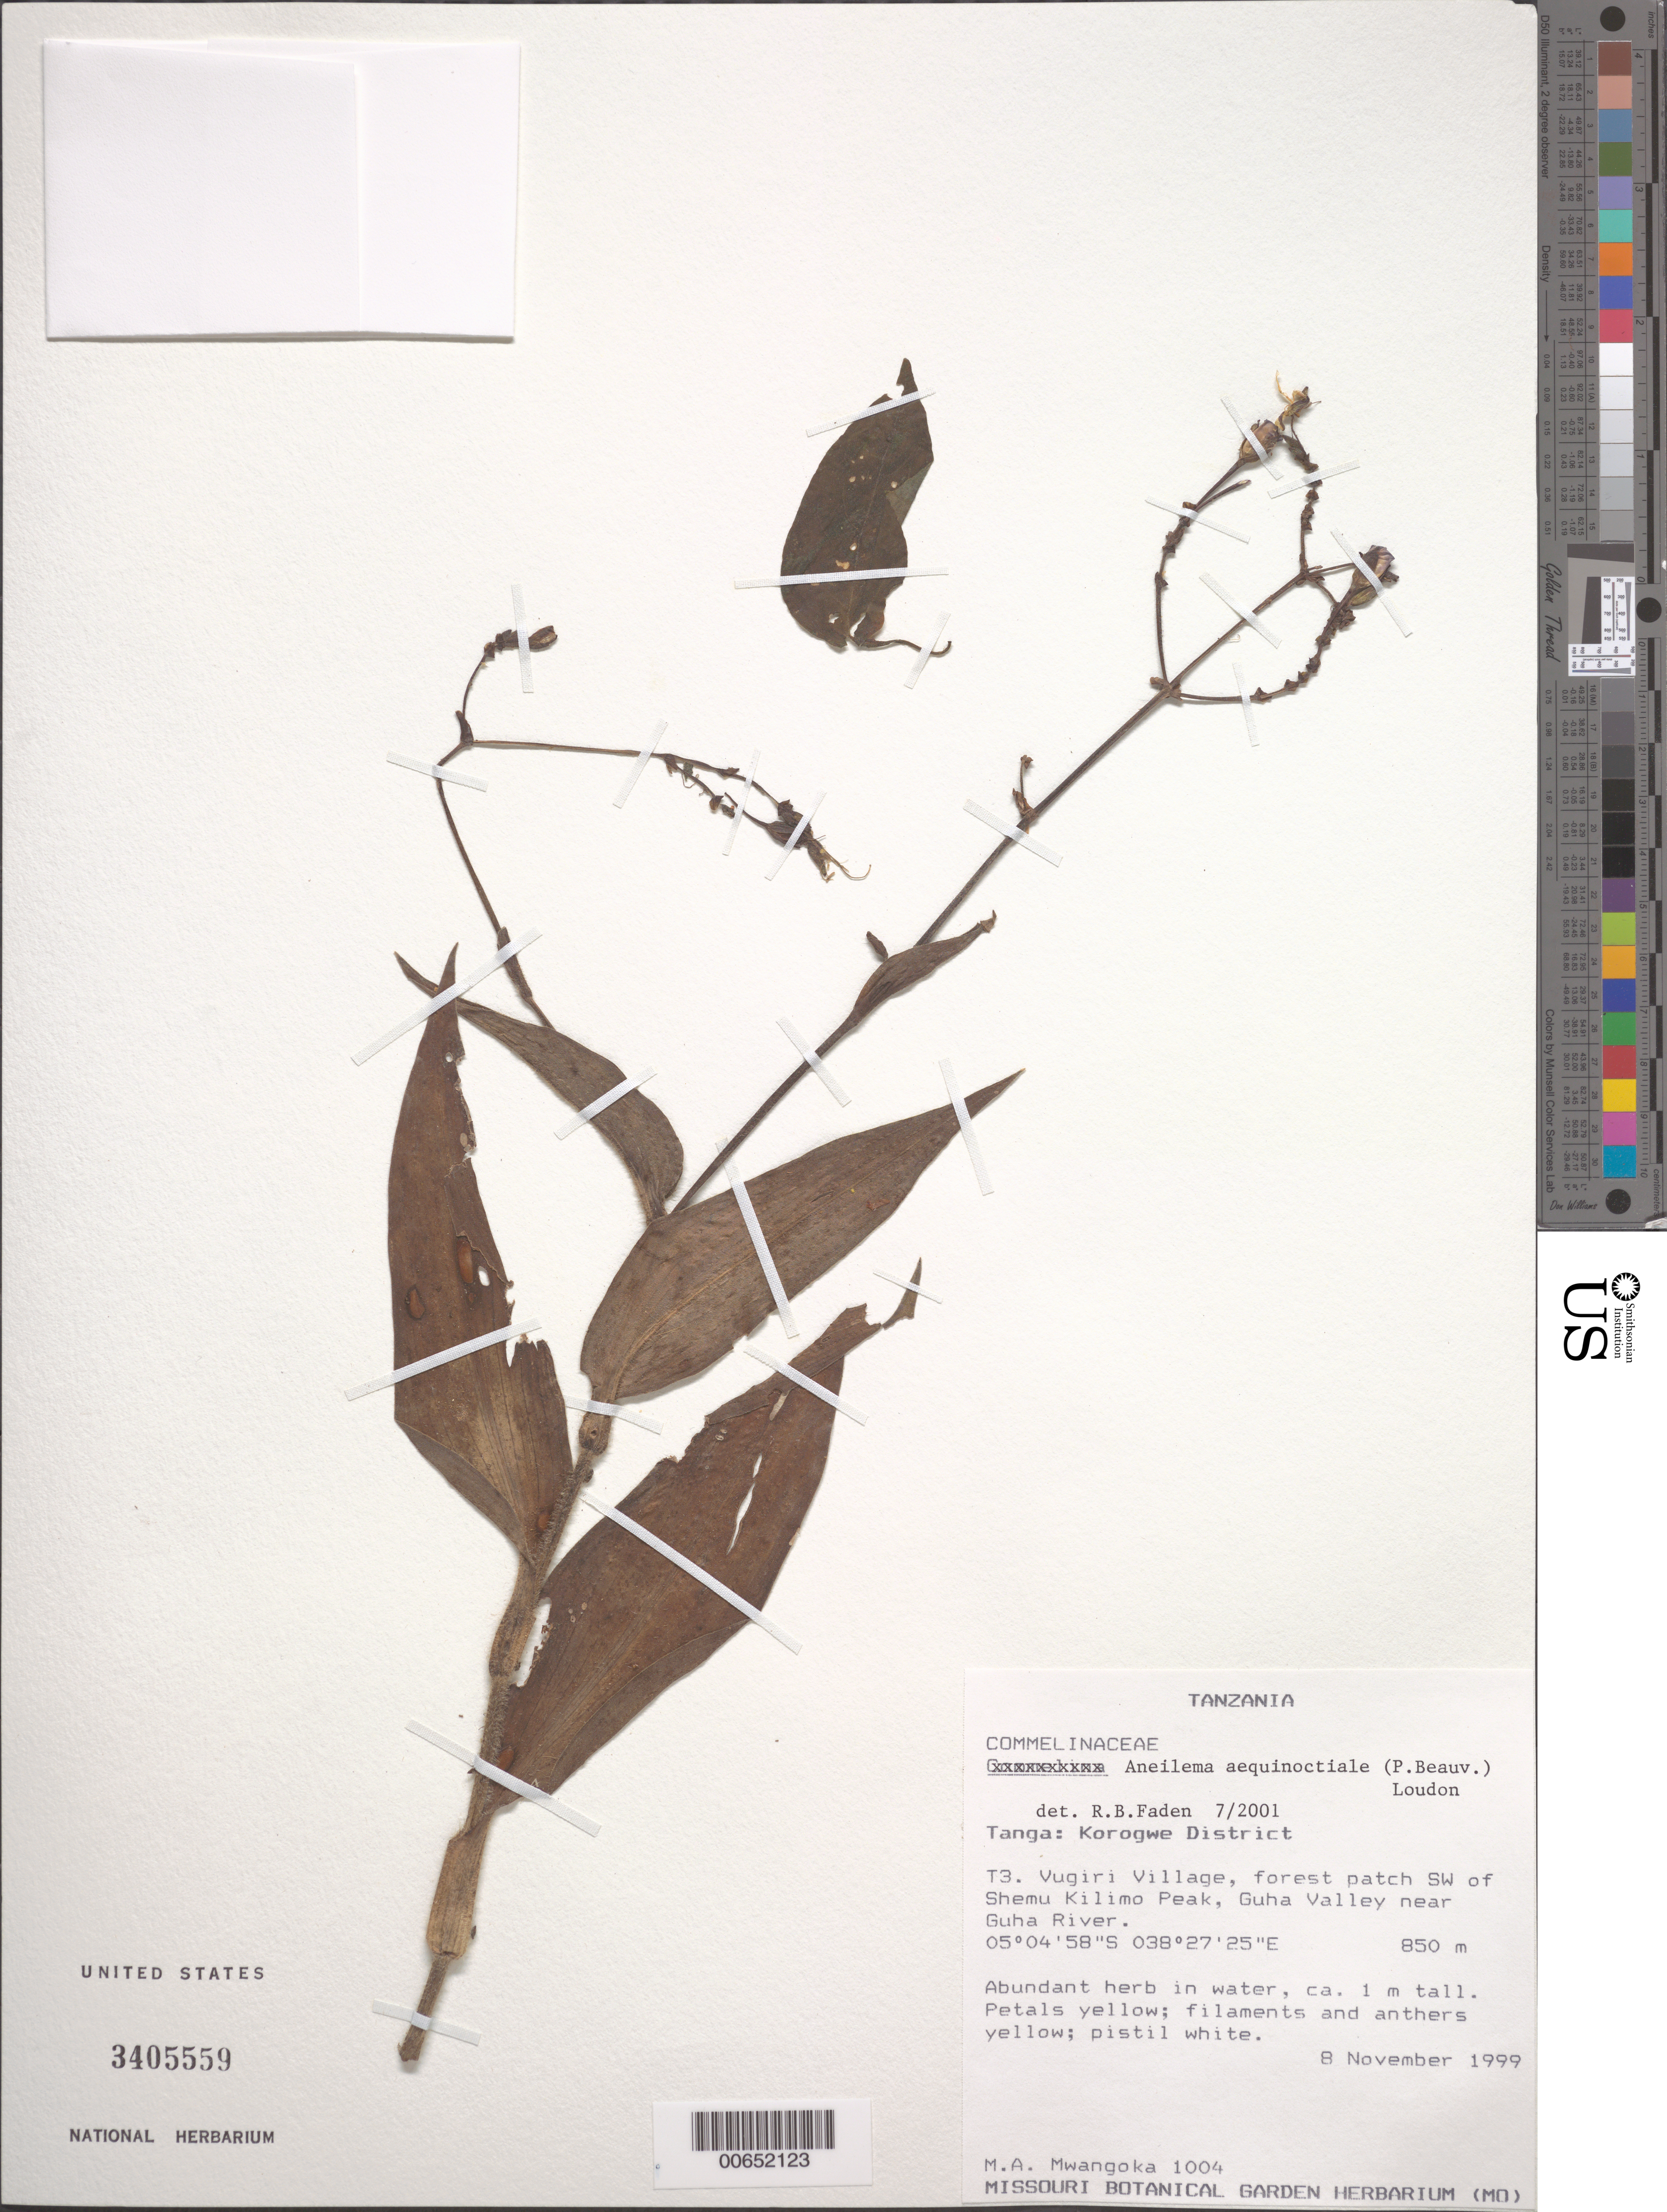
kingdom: Plantae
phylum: Tracheophyta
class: Liliopsida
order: Commelinales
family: Commelinaceae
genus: Aneilema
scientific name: Aneilema aequinoctiale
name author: (P. Beauv.) Loudon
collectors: M. A. Mwangoka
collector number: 1004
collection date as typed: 08 Nov 1999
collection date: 1999-11-08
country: Tanzania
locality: Tanga, korogwe dist.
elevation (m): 850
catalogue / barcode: US 3405559